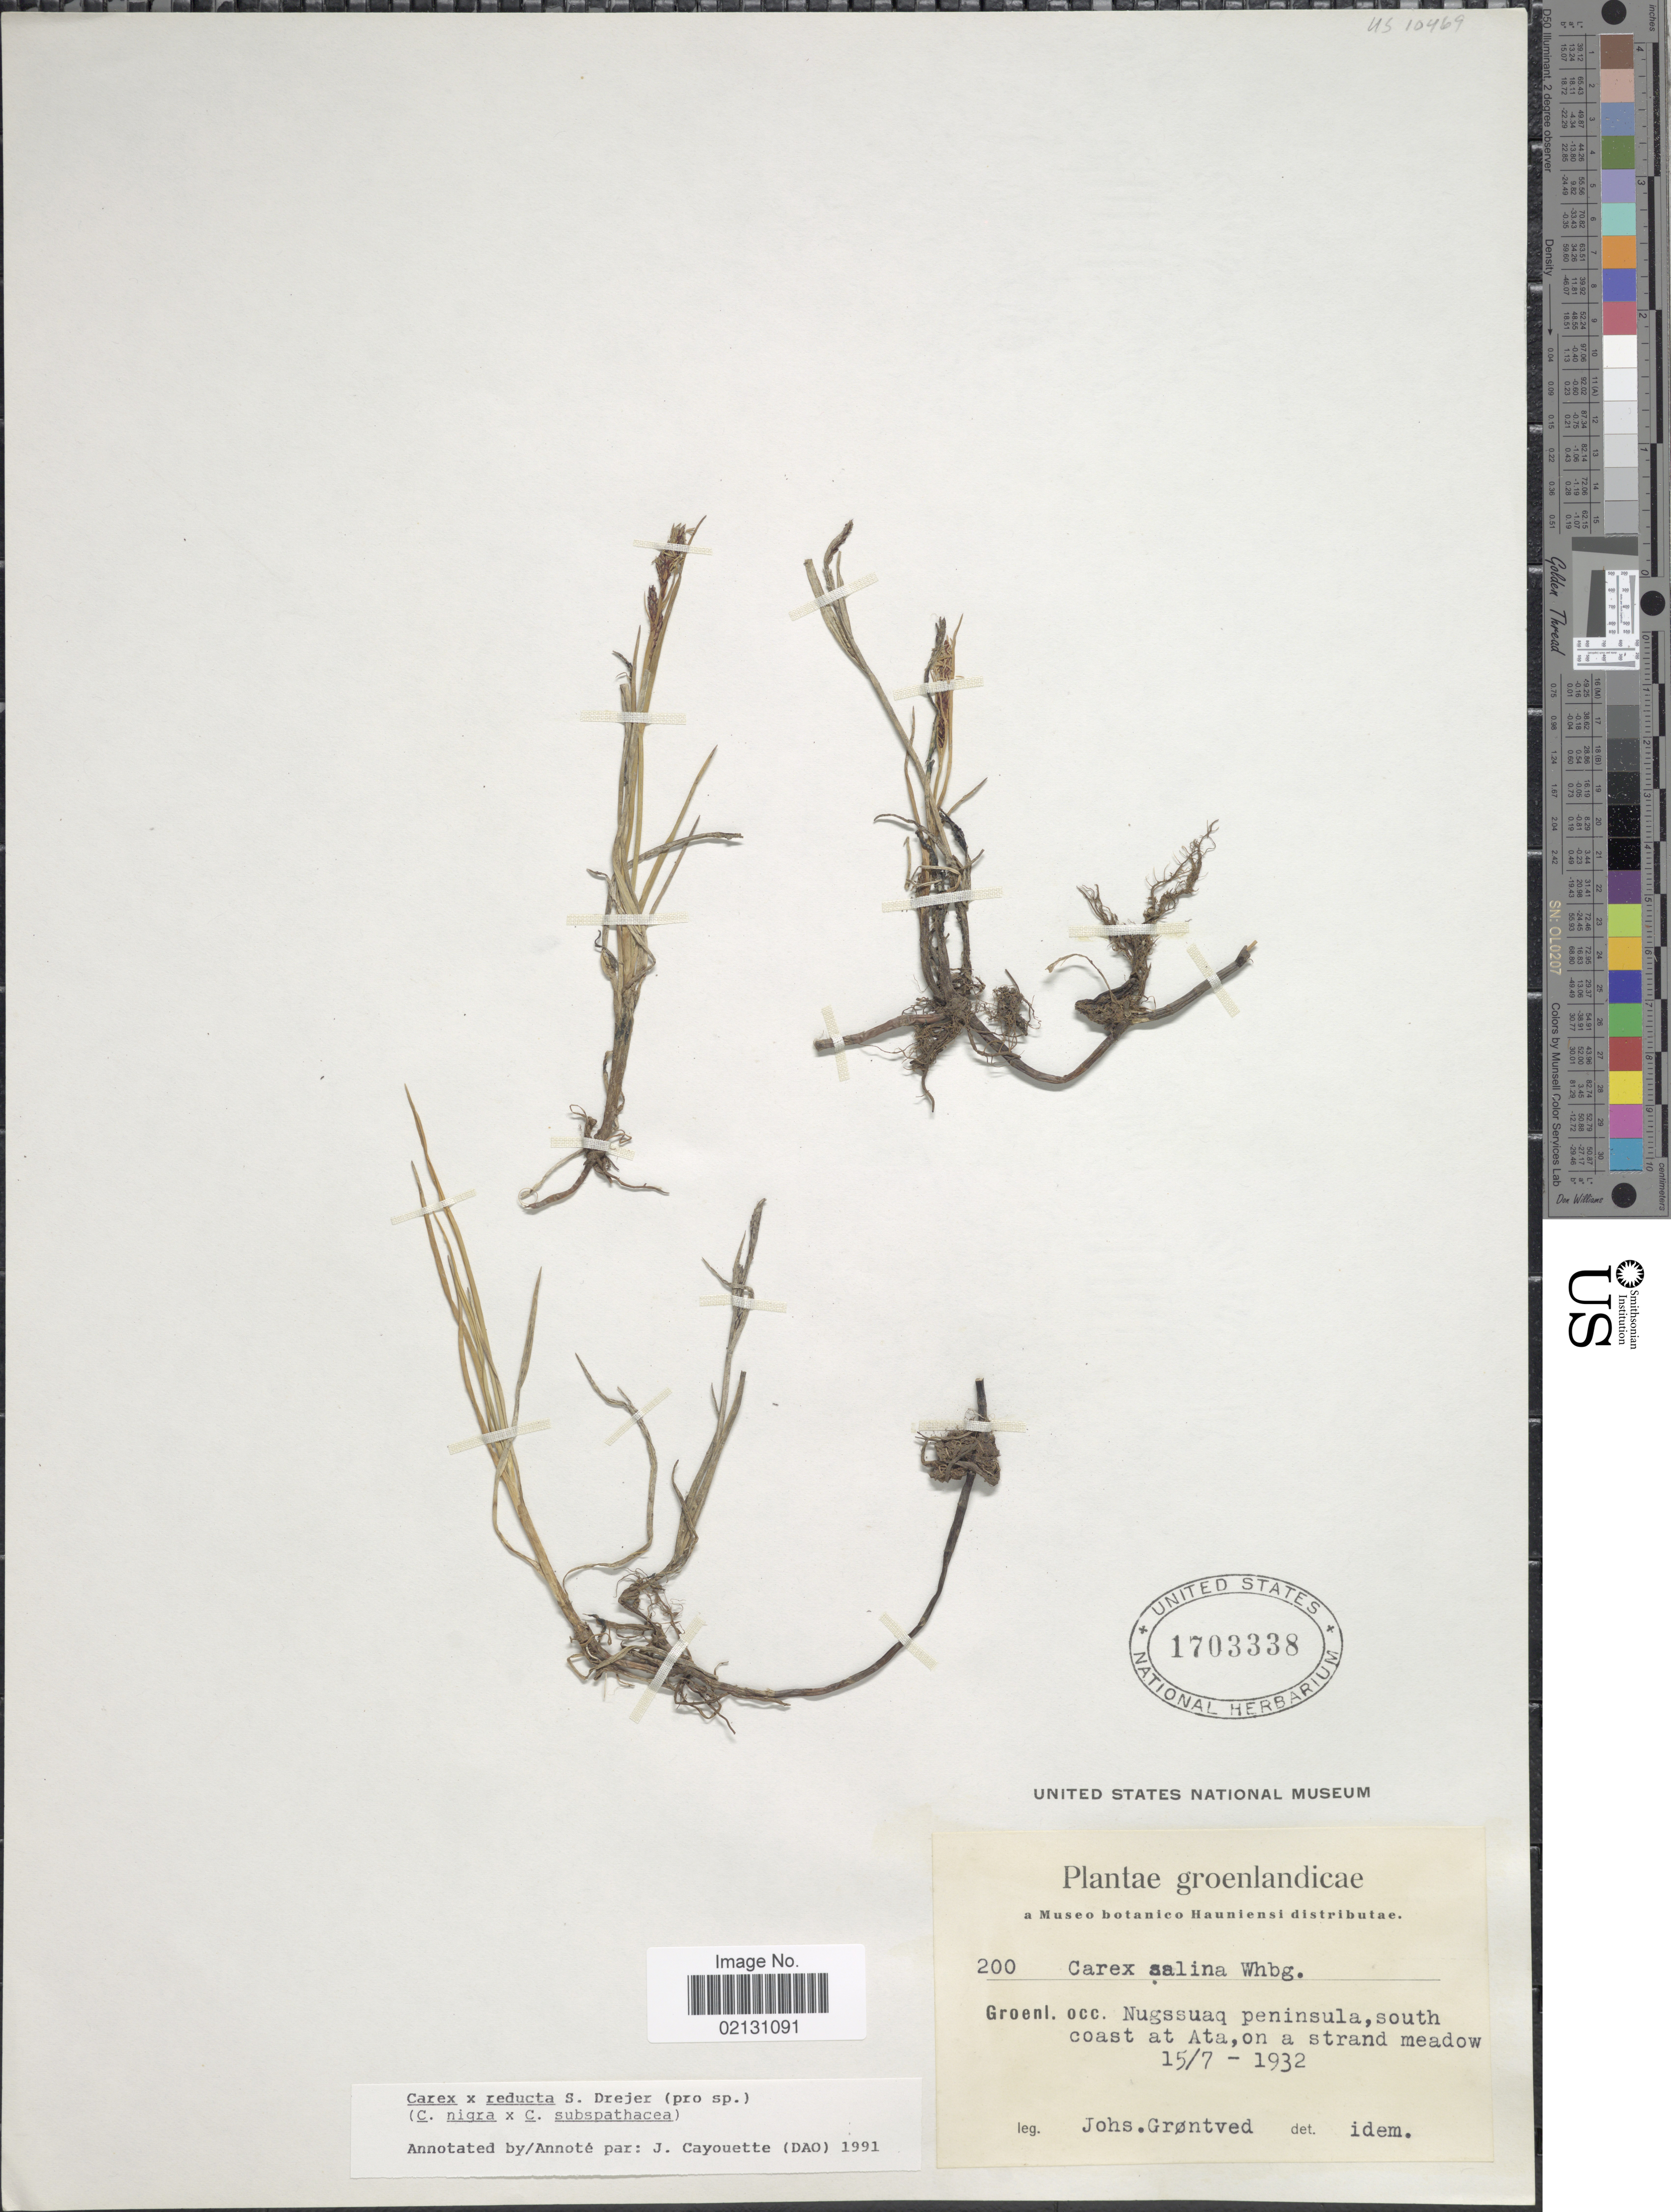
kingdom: Plantae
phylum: Tracheophyta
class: Liliopsida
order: Poales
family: Cyperaceae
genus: Carex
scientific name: Carex x reducta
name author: Drejer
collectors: J. Grøntved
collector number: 200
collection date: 1932-07-15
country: Greenland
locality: Groenl. occ. Nugssuaq peninsula, south coast at Ata, on a strand meadow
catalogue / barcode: US 1703338